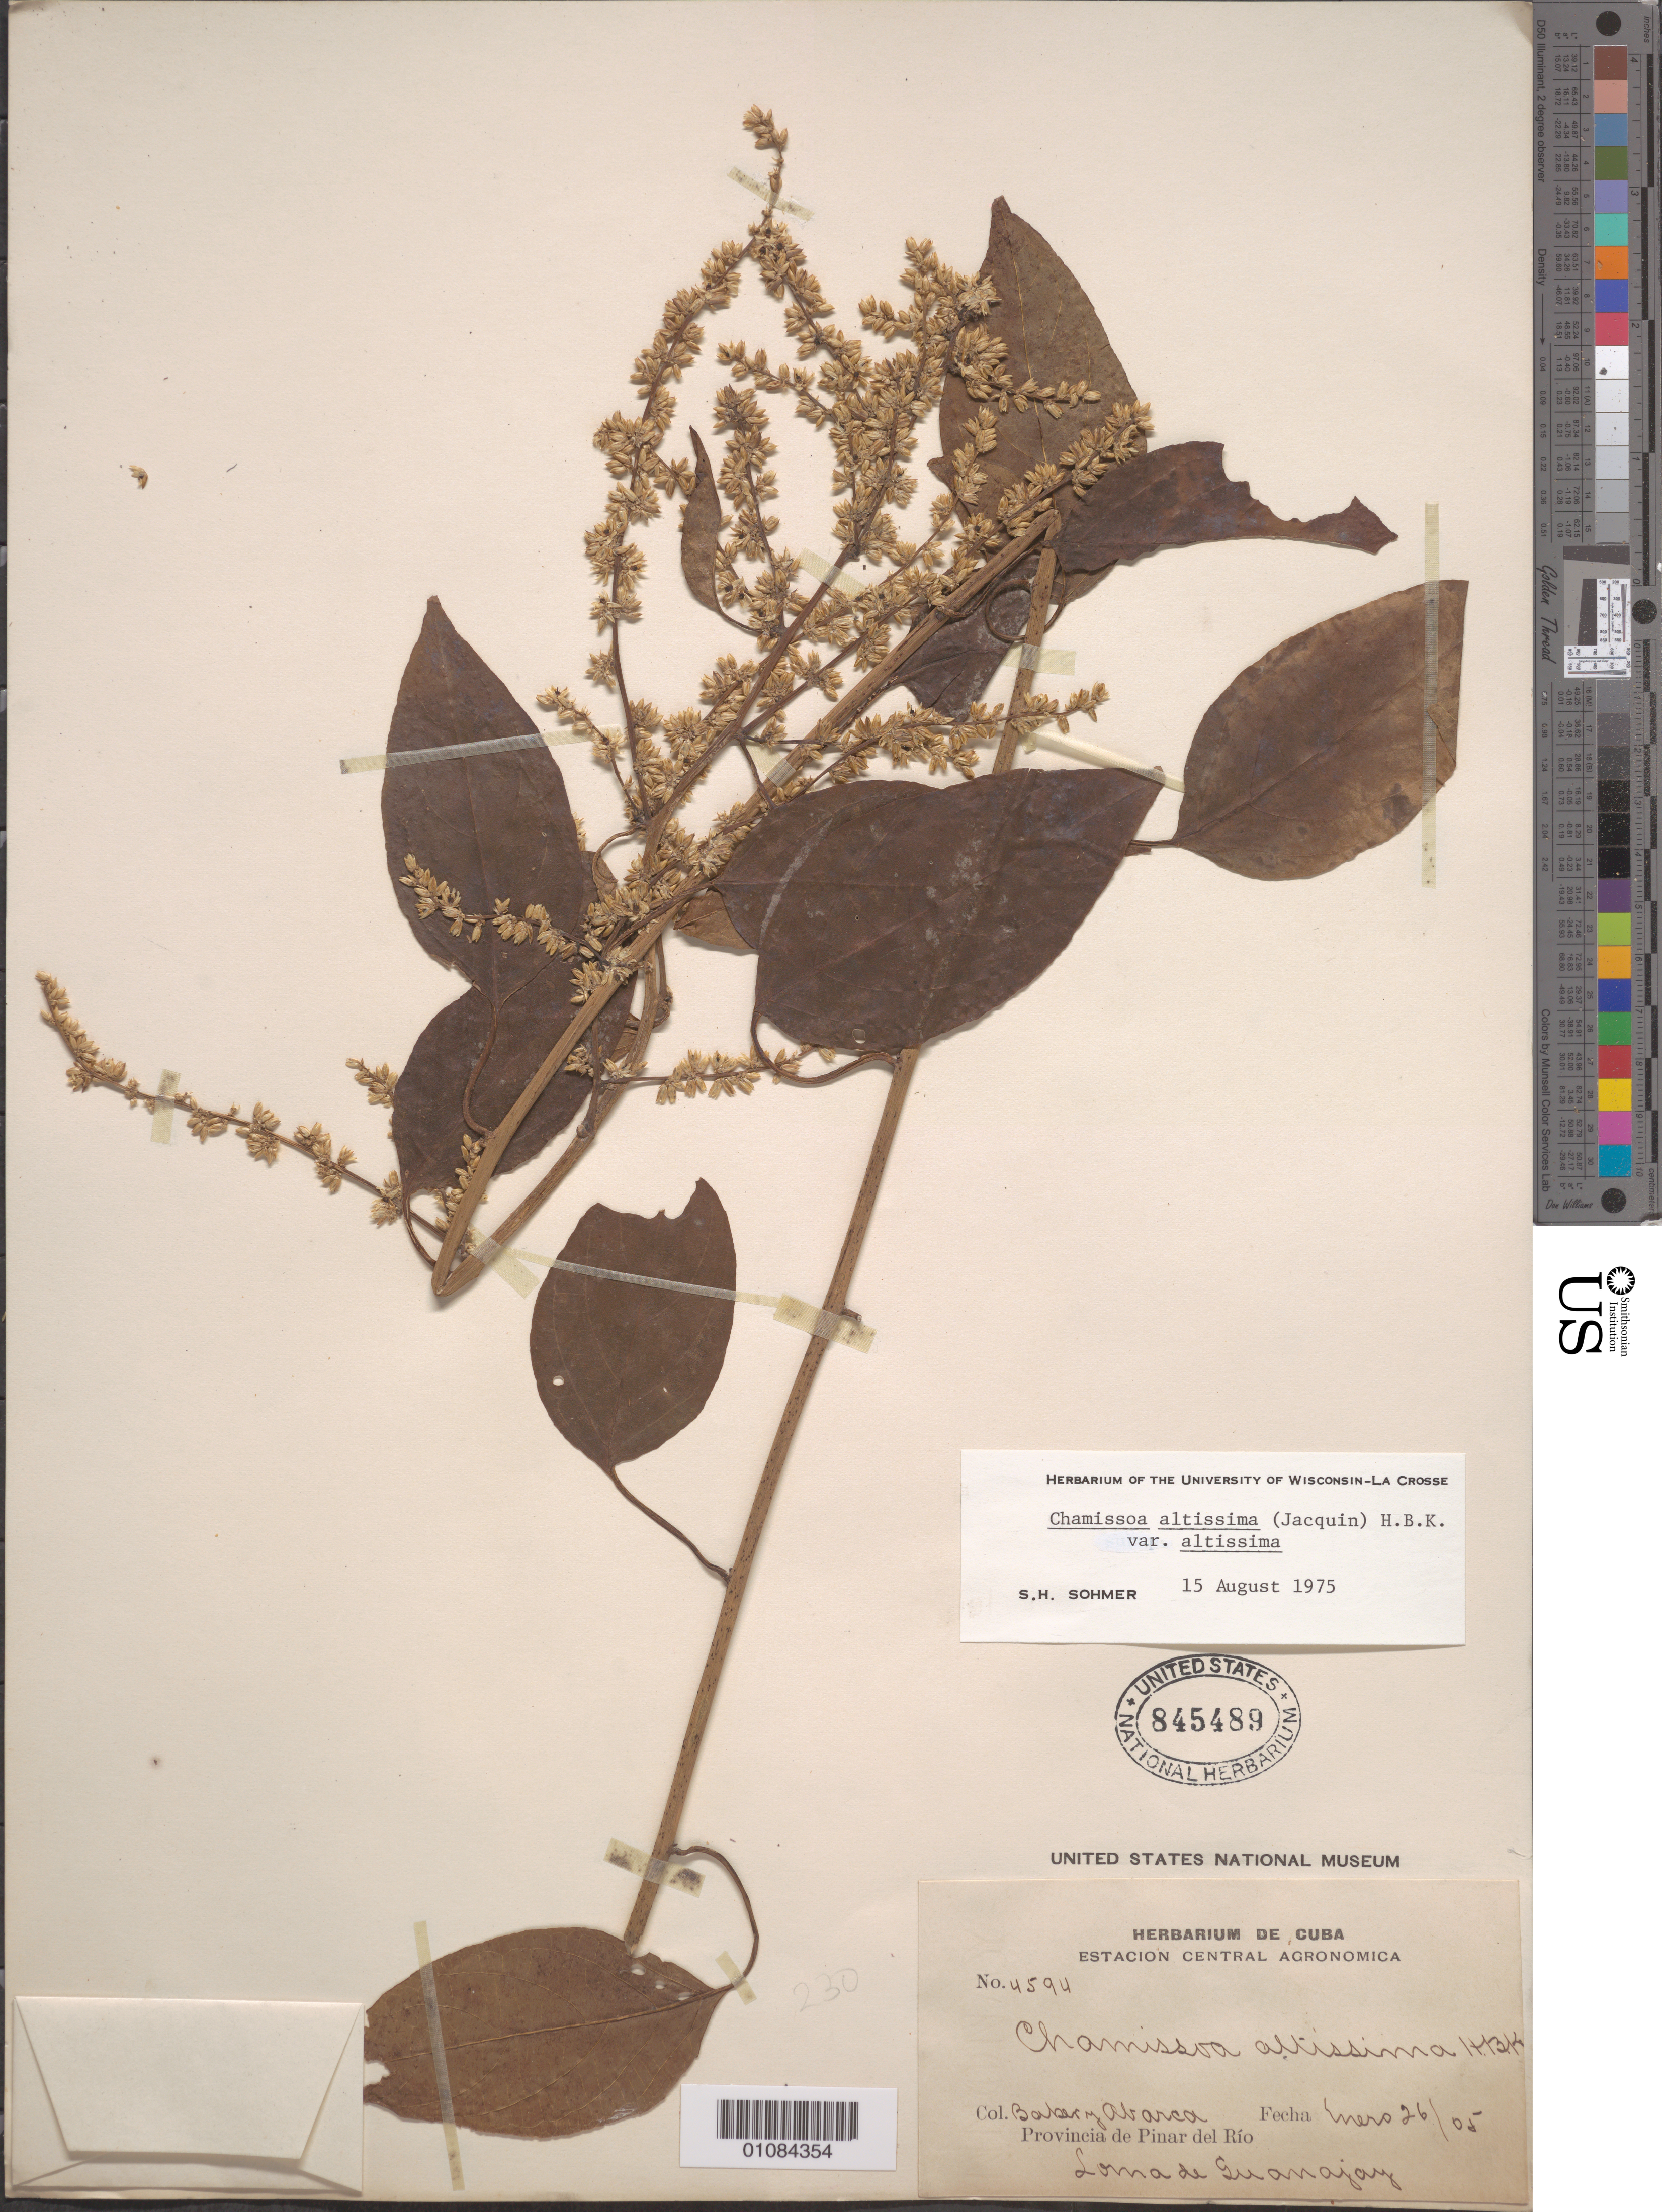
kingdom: Plantae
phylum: Tracheophyta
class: Magnoliopsida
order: Caryophyllales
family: Amaranthaceae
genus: Chamissoa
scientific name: Chamissoa altissima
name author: (Jacq.) Kunth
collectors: C. F. Baker & M. Abarca y Vascquez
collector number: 4594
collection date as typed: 26 Jan 1905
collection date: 1905-01-26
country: Cuba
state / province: Pinar del Rio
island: Cuba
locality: Loma de Guanajay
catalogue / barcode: US 845489